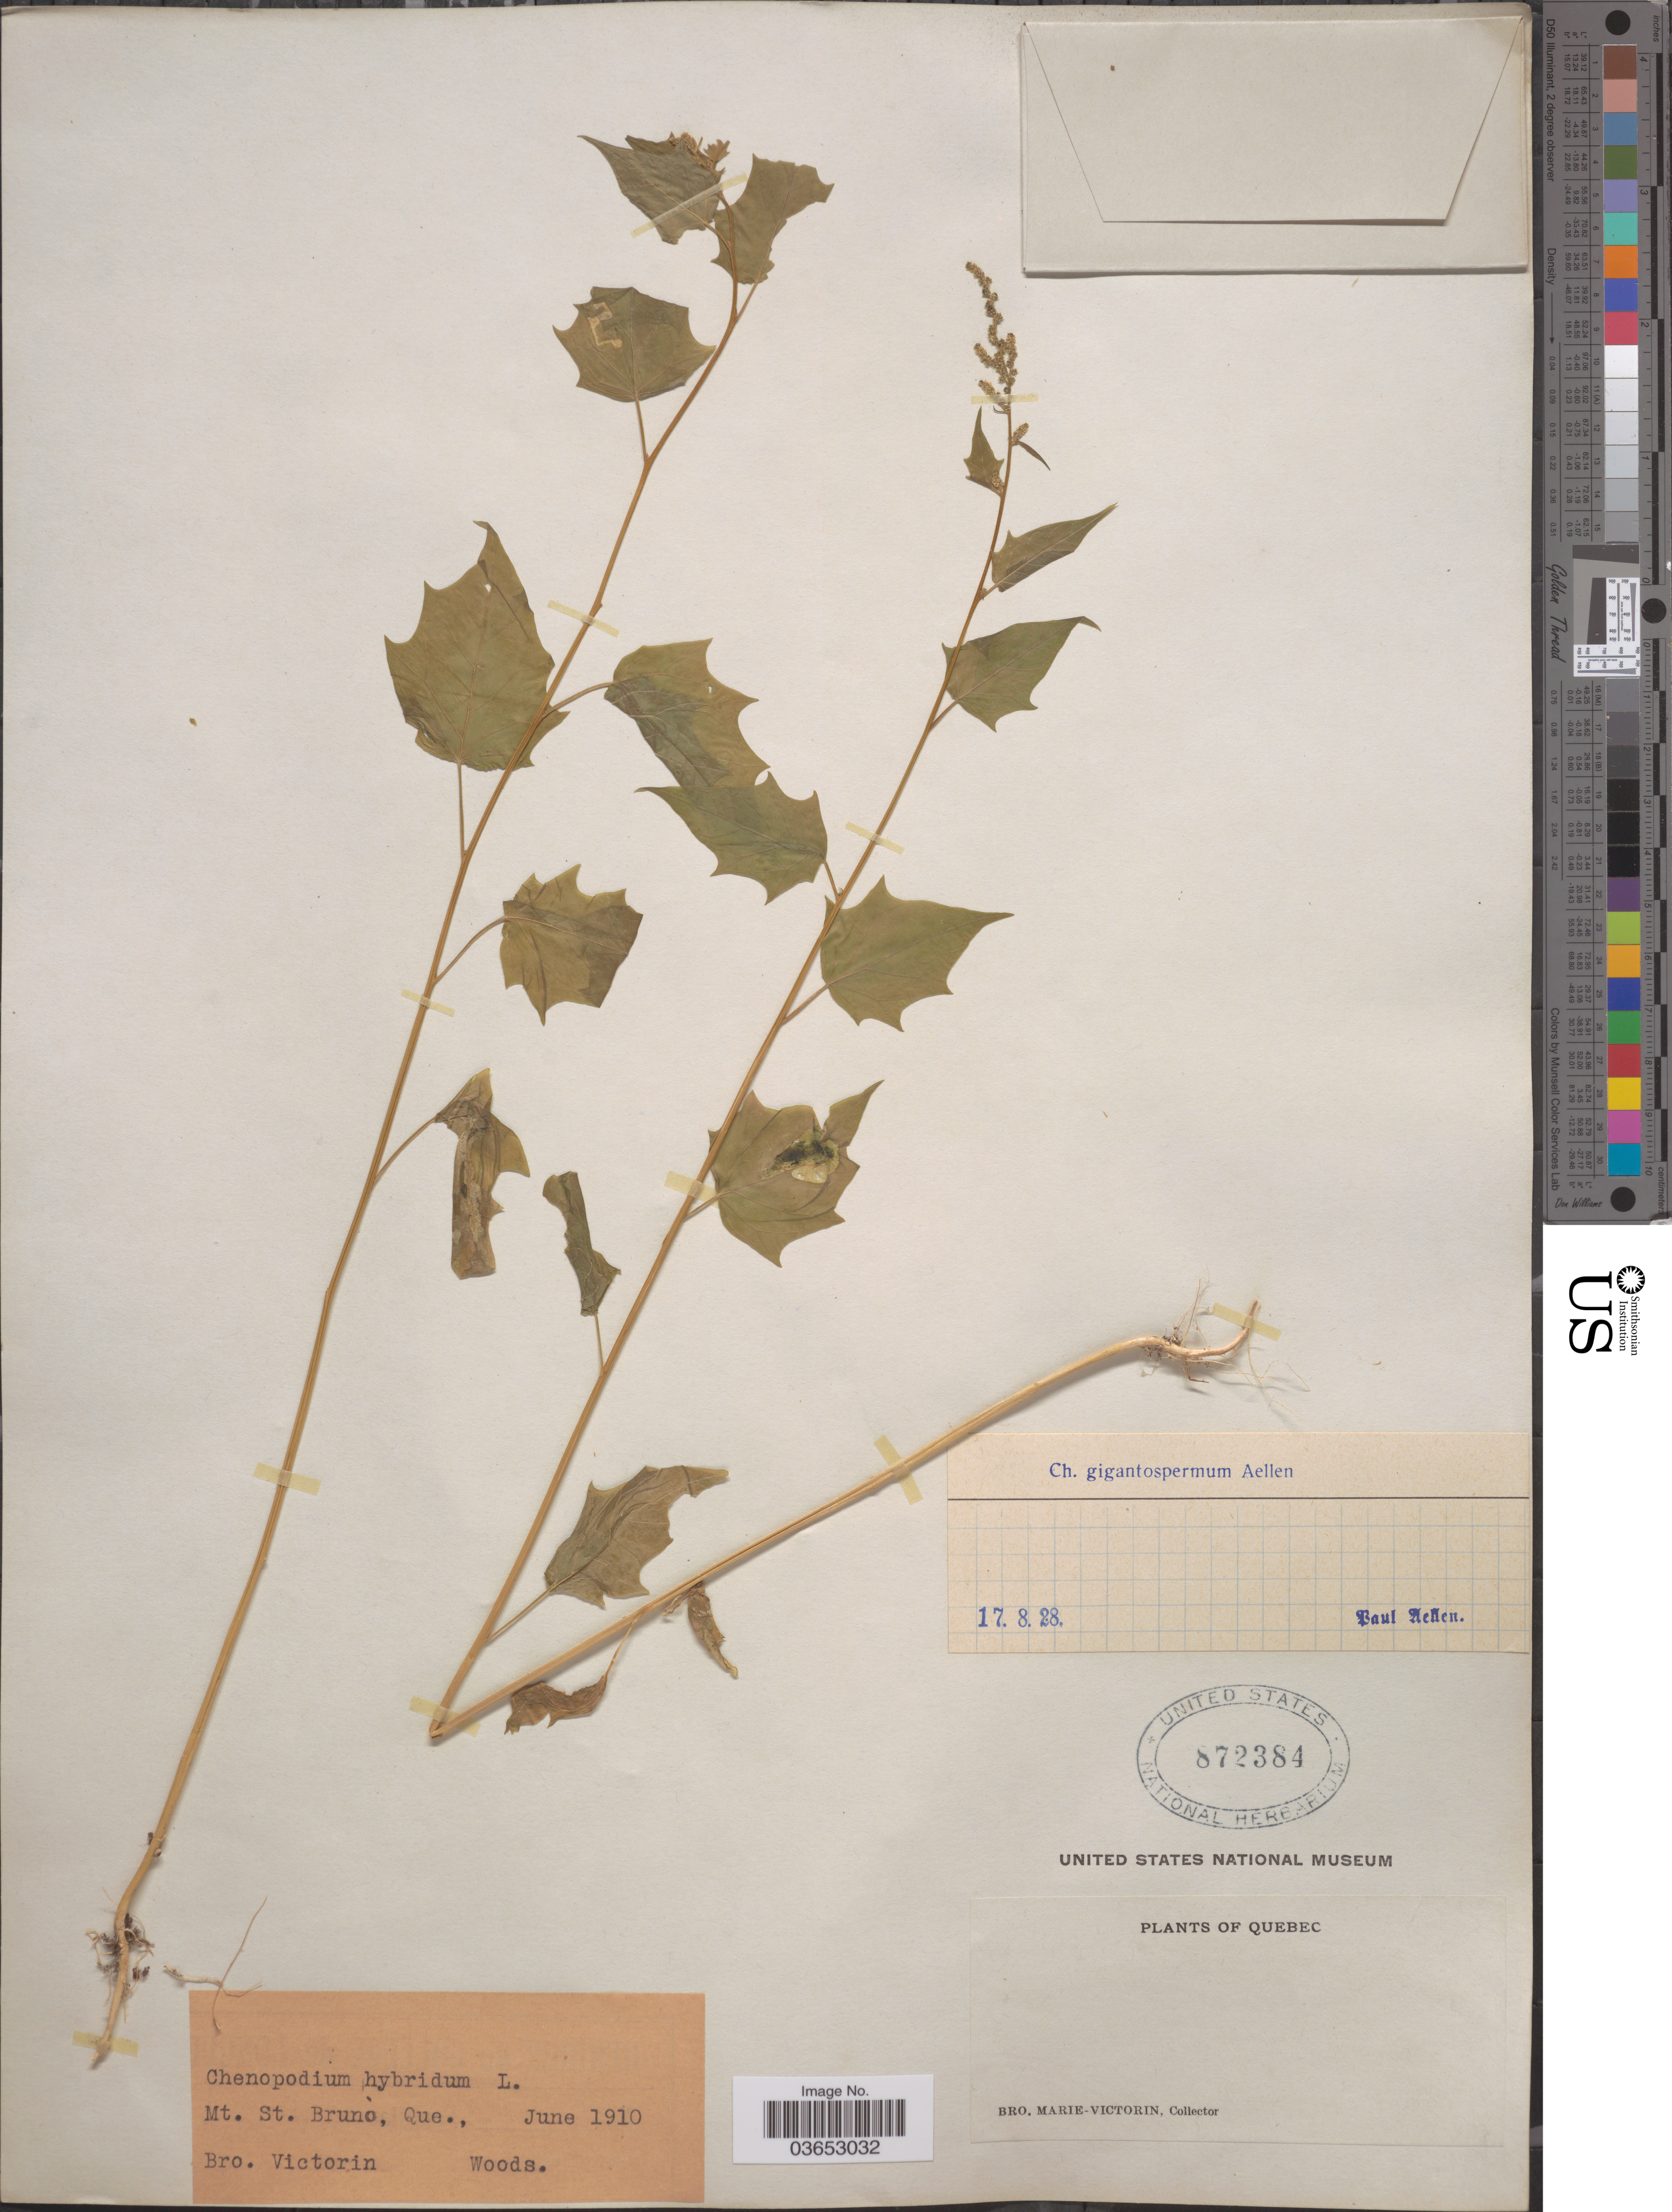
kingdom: Plantae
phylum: Tracheophyta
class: Magnoliopsida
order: Caryophyllales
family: Amaranthaceae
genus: Chenopodium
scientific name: Chenopodium gigantospermum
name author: Aellen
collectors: B. Victorin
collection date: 1910-06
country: Canada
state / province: Quebec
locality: Mt. St. Bruno.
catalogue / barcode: US 872384